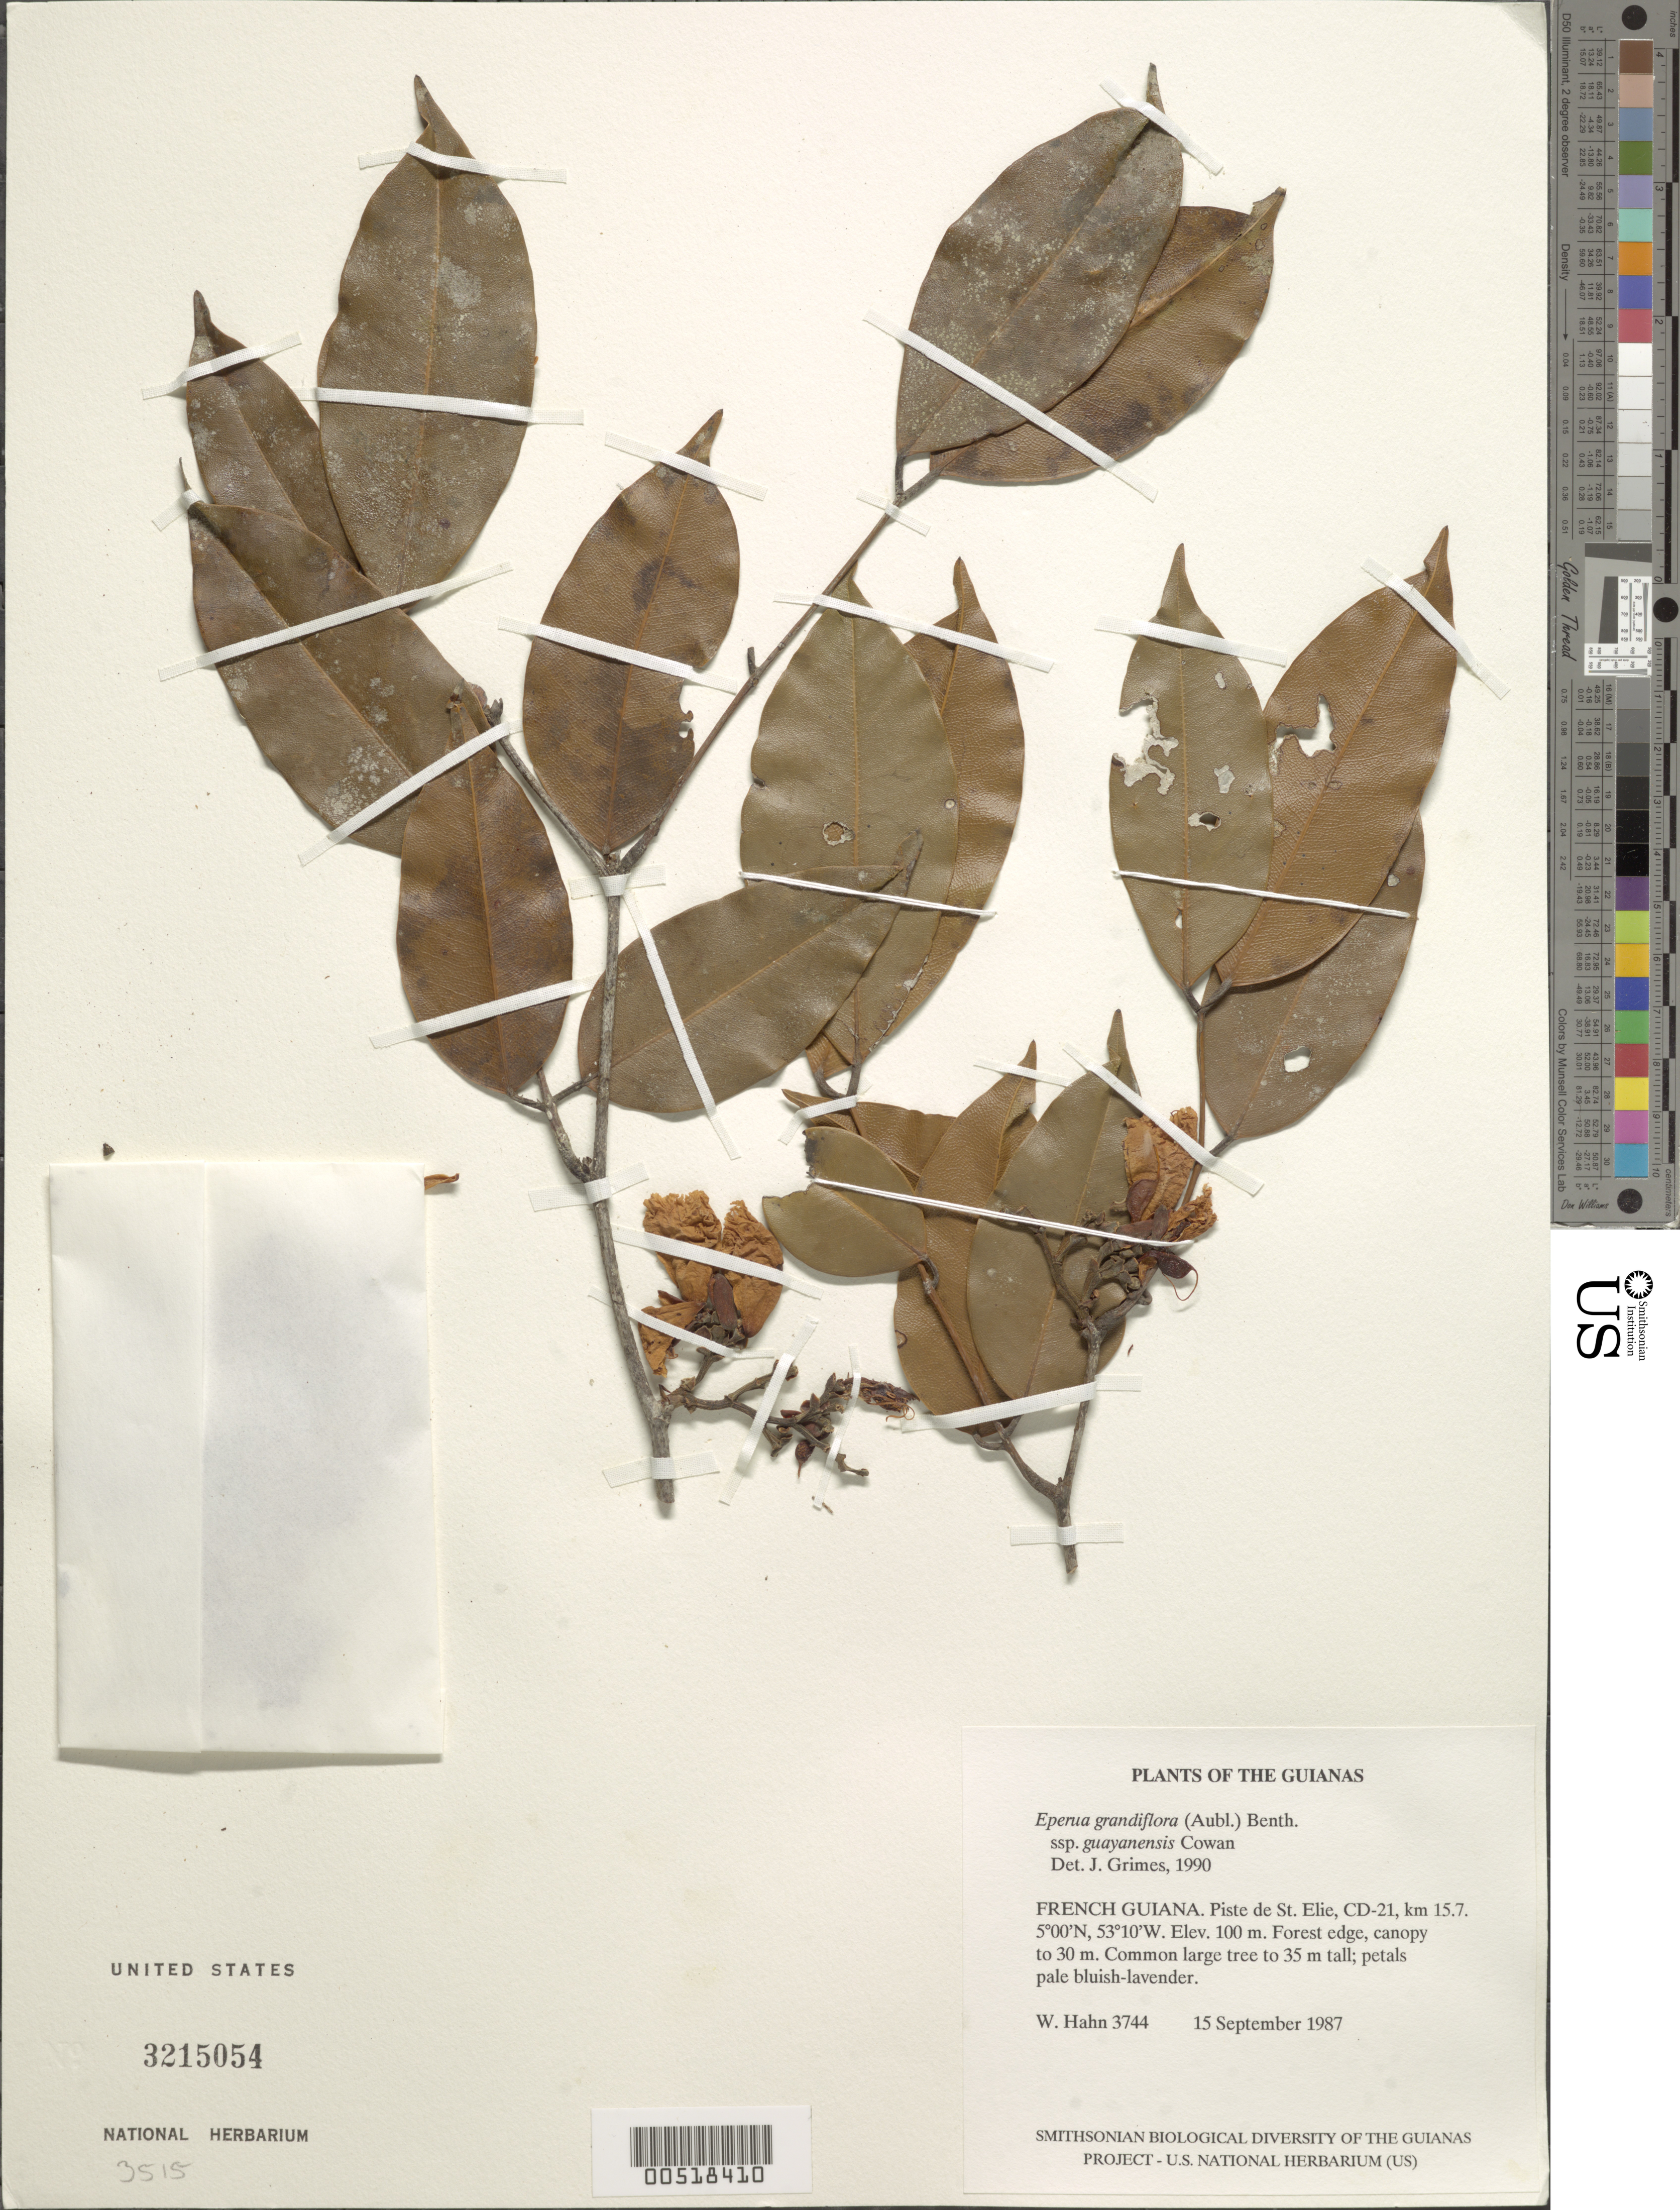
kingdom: Plantae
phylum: Tracheophyta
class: Magnoliopsida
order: Fabales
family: Fabaceae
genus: Eperua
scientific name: Eperua grandiflora subsp. grandiflora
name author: (Aubl.) Benth.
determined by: Fortes, E. A.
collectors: W. Hahn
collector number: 3744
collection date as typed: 15 September 1987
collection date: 1987-09-15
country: French Guiana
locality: Piste de St. Elie, CD-21, km 15.7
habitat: Forest edge, canopy to 30 m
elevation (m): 100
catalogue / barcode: US 3215054